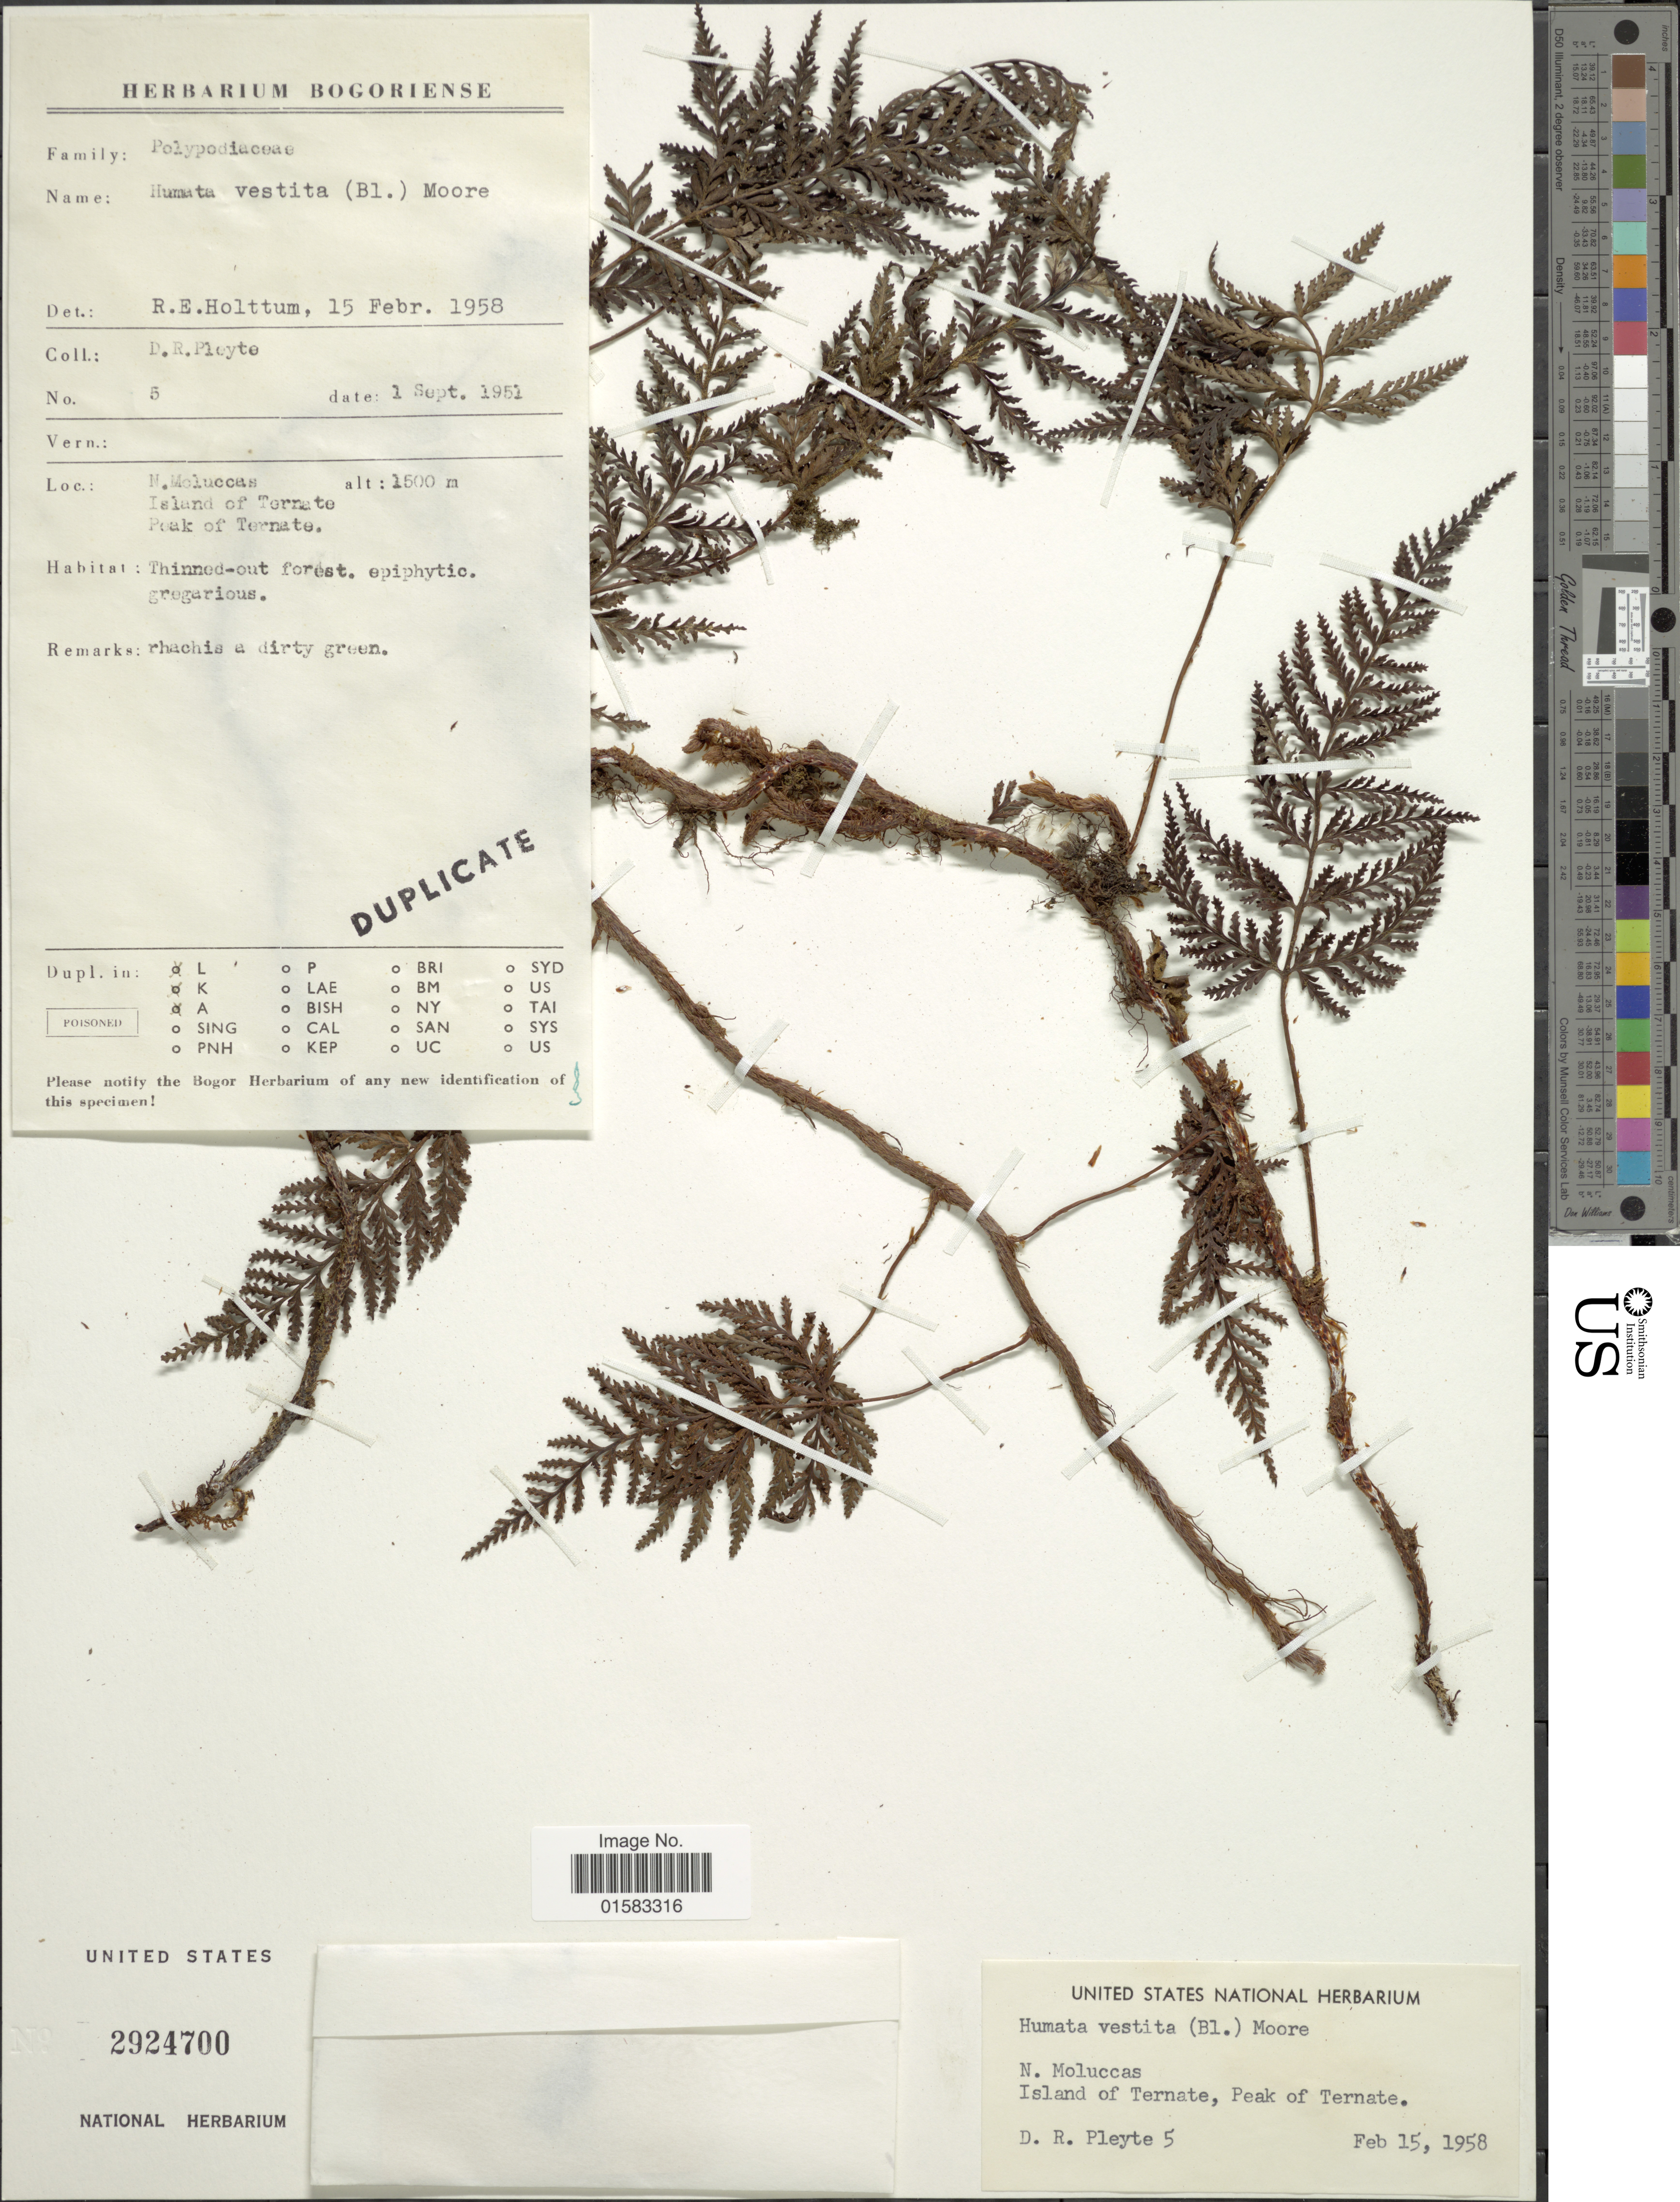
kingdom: Plantae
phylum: Tracheophyta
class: Polypodiopsida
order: Polypodiales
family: Davalliaceae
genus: Davallia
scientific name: Davallia repens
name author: (L. f.) Kuhn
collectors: D. Pleyte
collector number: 5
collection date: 1951-09-01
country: Indonesia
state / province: Maluku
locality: N. Molucass, Island of Tonate, Peak of Tornate [interpreted]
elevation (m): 1500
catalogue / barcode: US 294700